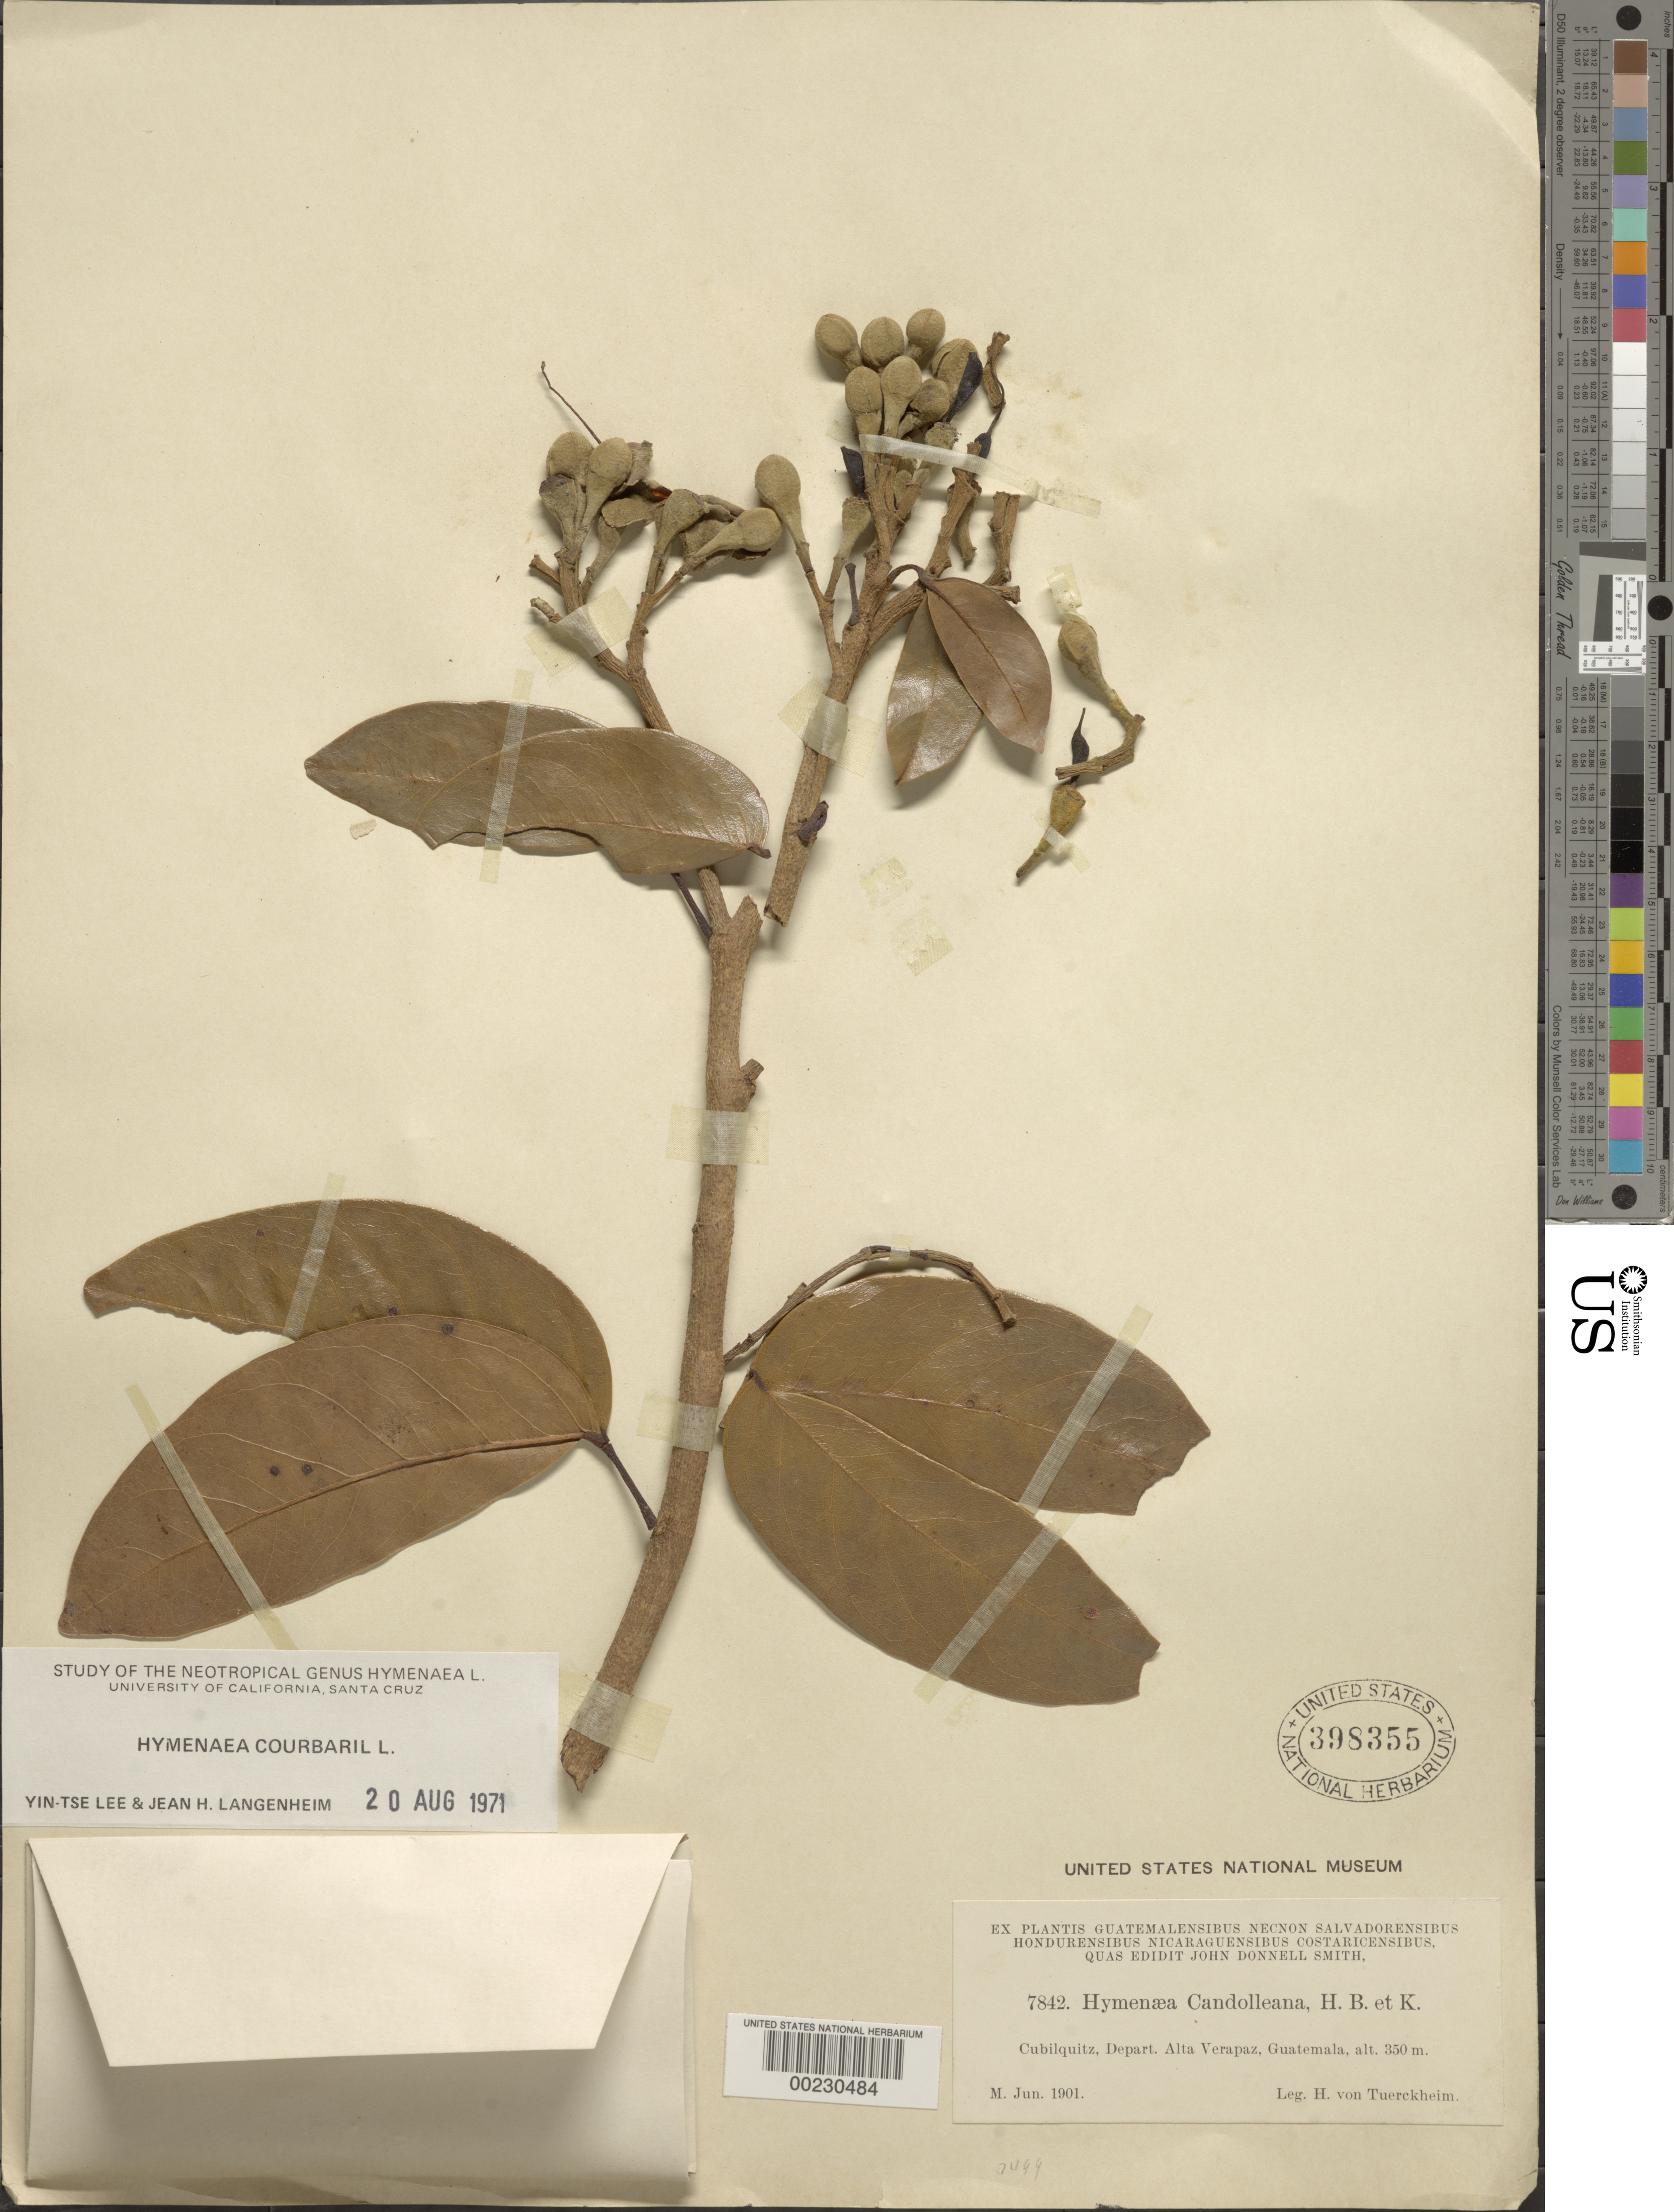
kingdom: Plantae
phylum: Tracheophyta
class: Magnoliopsida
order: Fabales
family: Fabaceae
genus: Hymenaea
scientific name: Hymenaea courbaril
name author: L.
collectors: H. von Türckheim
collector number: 7842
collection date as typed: Jun 1901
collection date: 1901-06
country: Guatemala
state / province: Alta Verapaz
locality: Cubilquitz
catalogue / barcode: US 398355